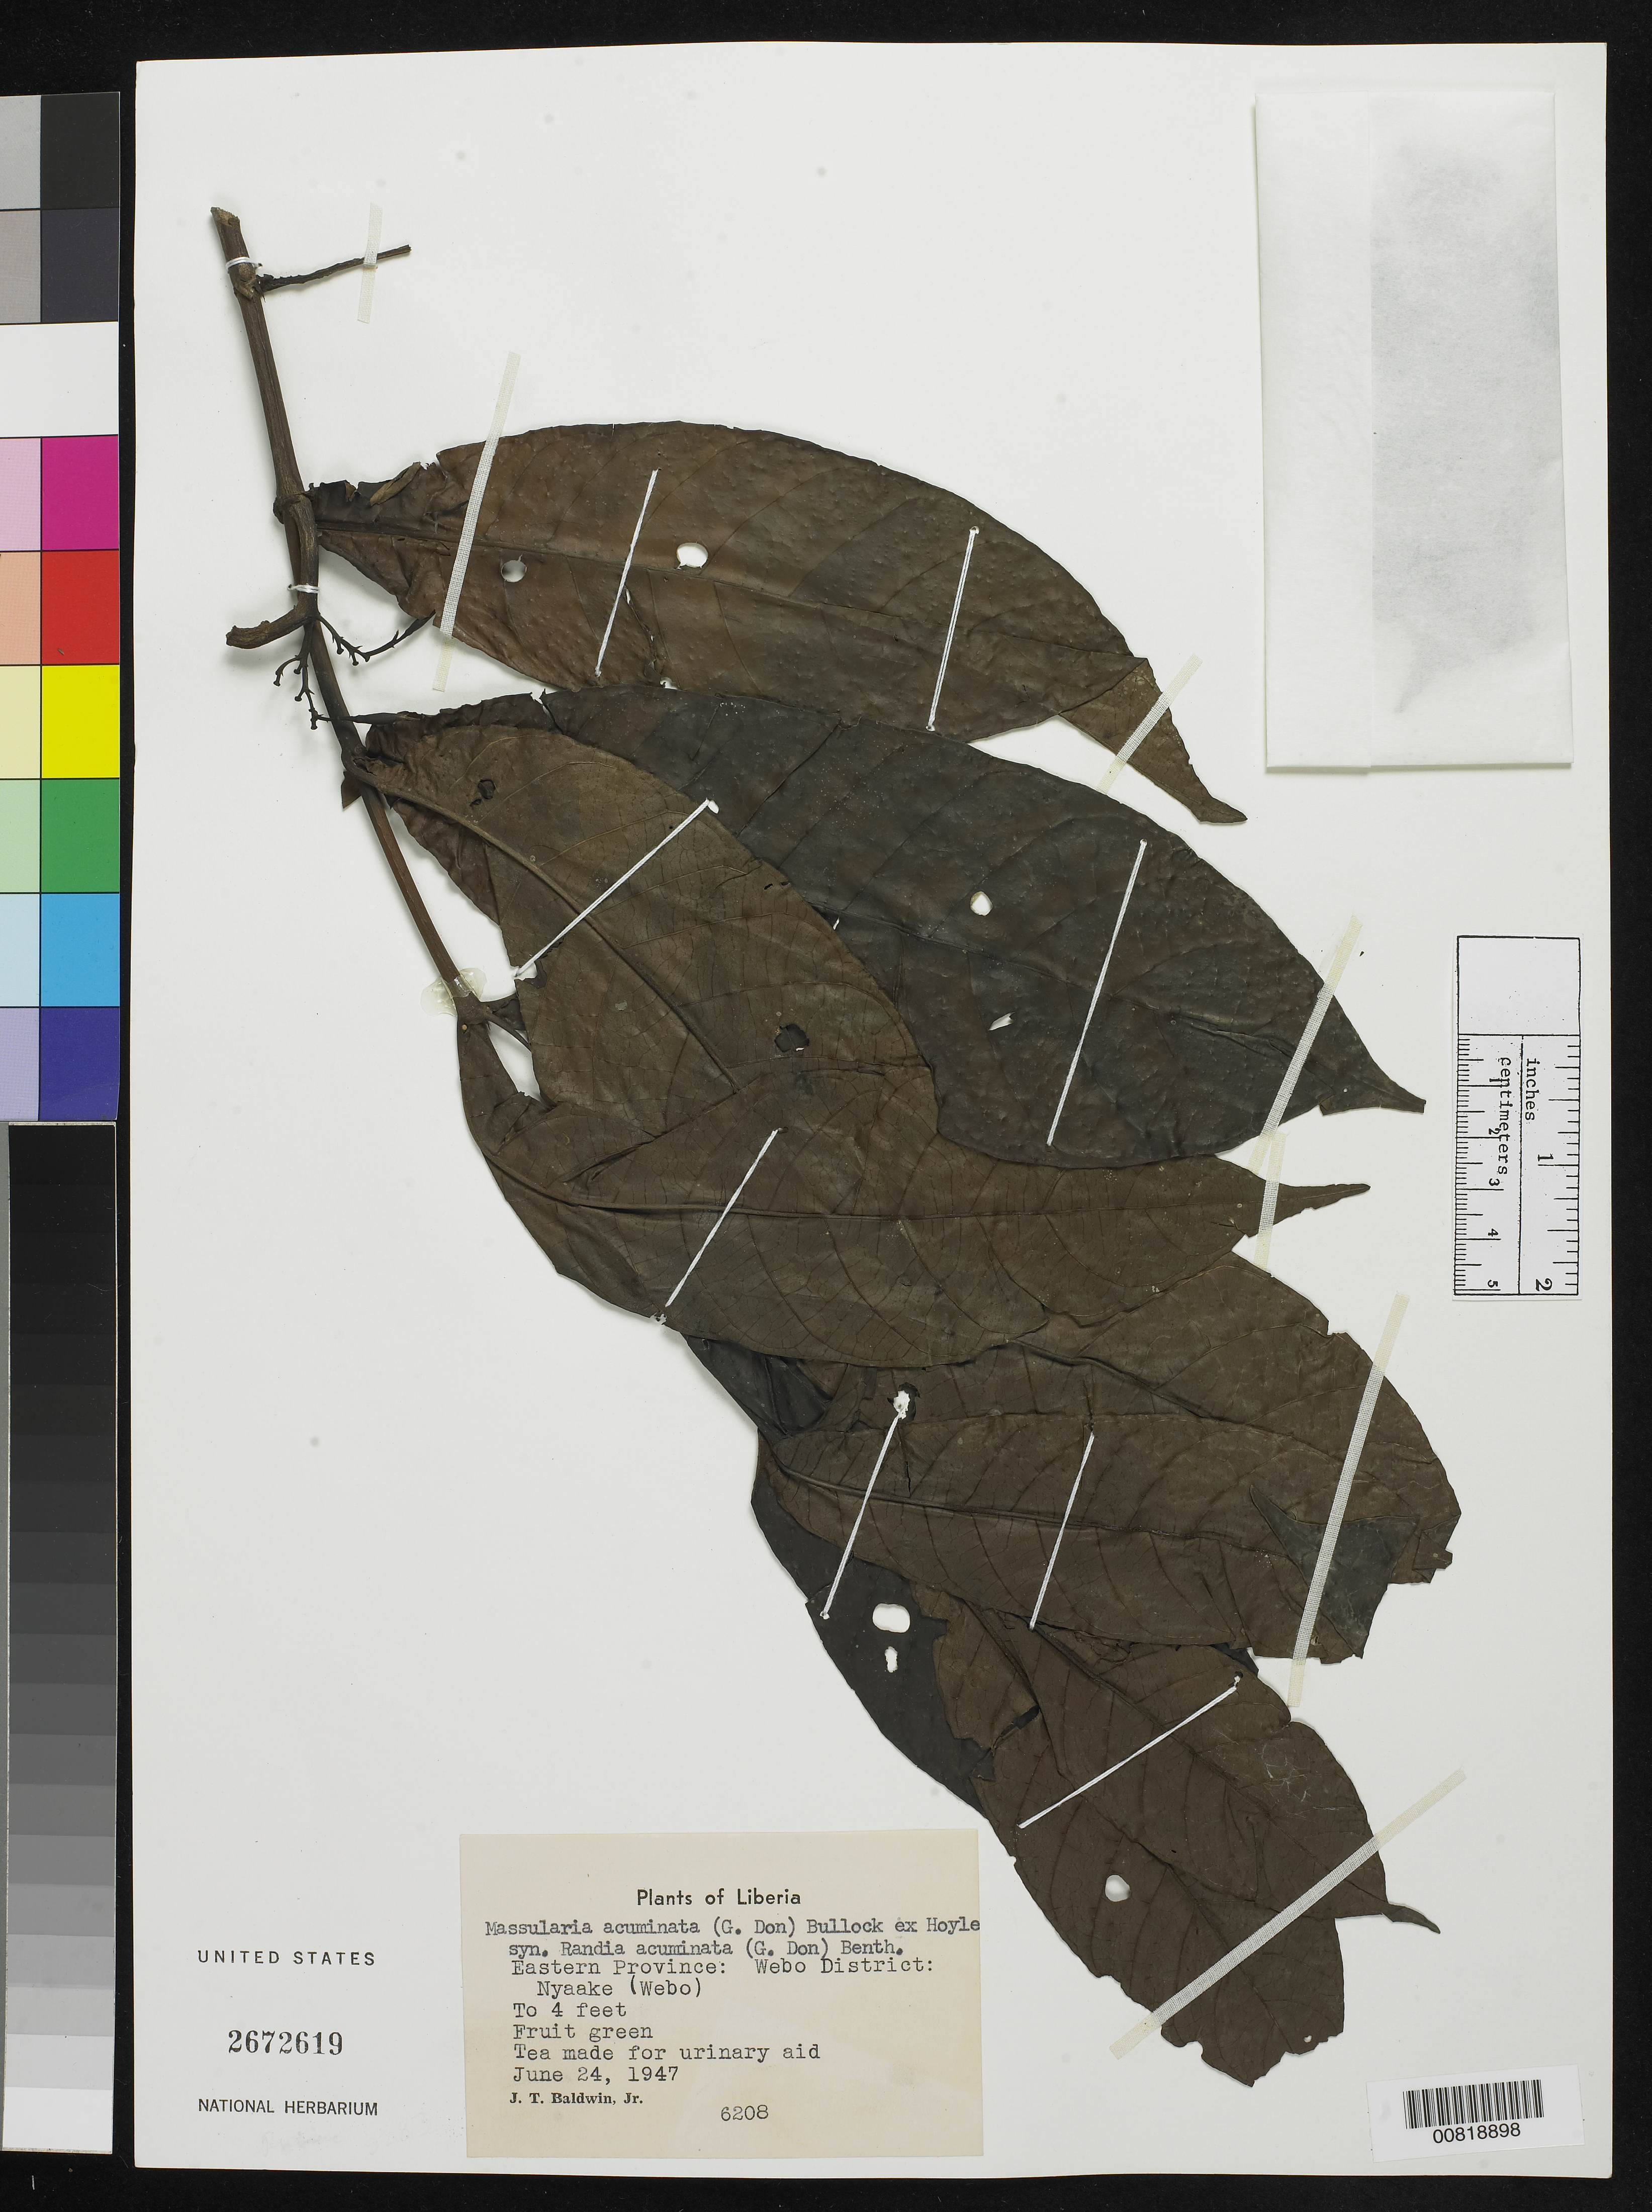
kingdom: Plantae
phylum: Tracheophyta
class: Magnoliopsida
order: Gentianales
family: Rubiaceae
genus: Massularia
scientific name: Massularia acuminata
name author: (G. Don) Bullock ex Hoyle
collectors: J. T. Baldwin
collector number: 6208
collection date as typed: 24 Jun 1947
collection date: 1947-06-24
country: Liberia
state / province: River Gee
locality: Eastern Province: Webo District, Nyaake (Webo)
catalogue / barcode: US 2672619